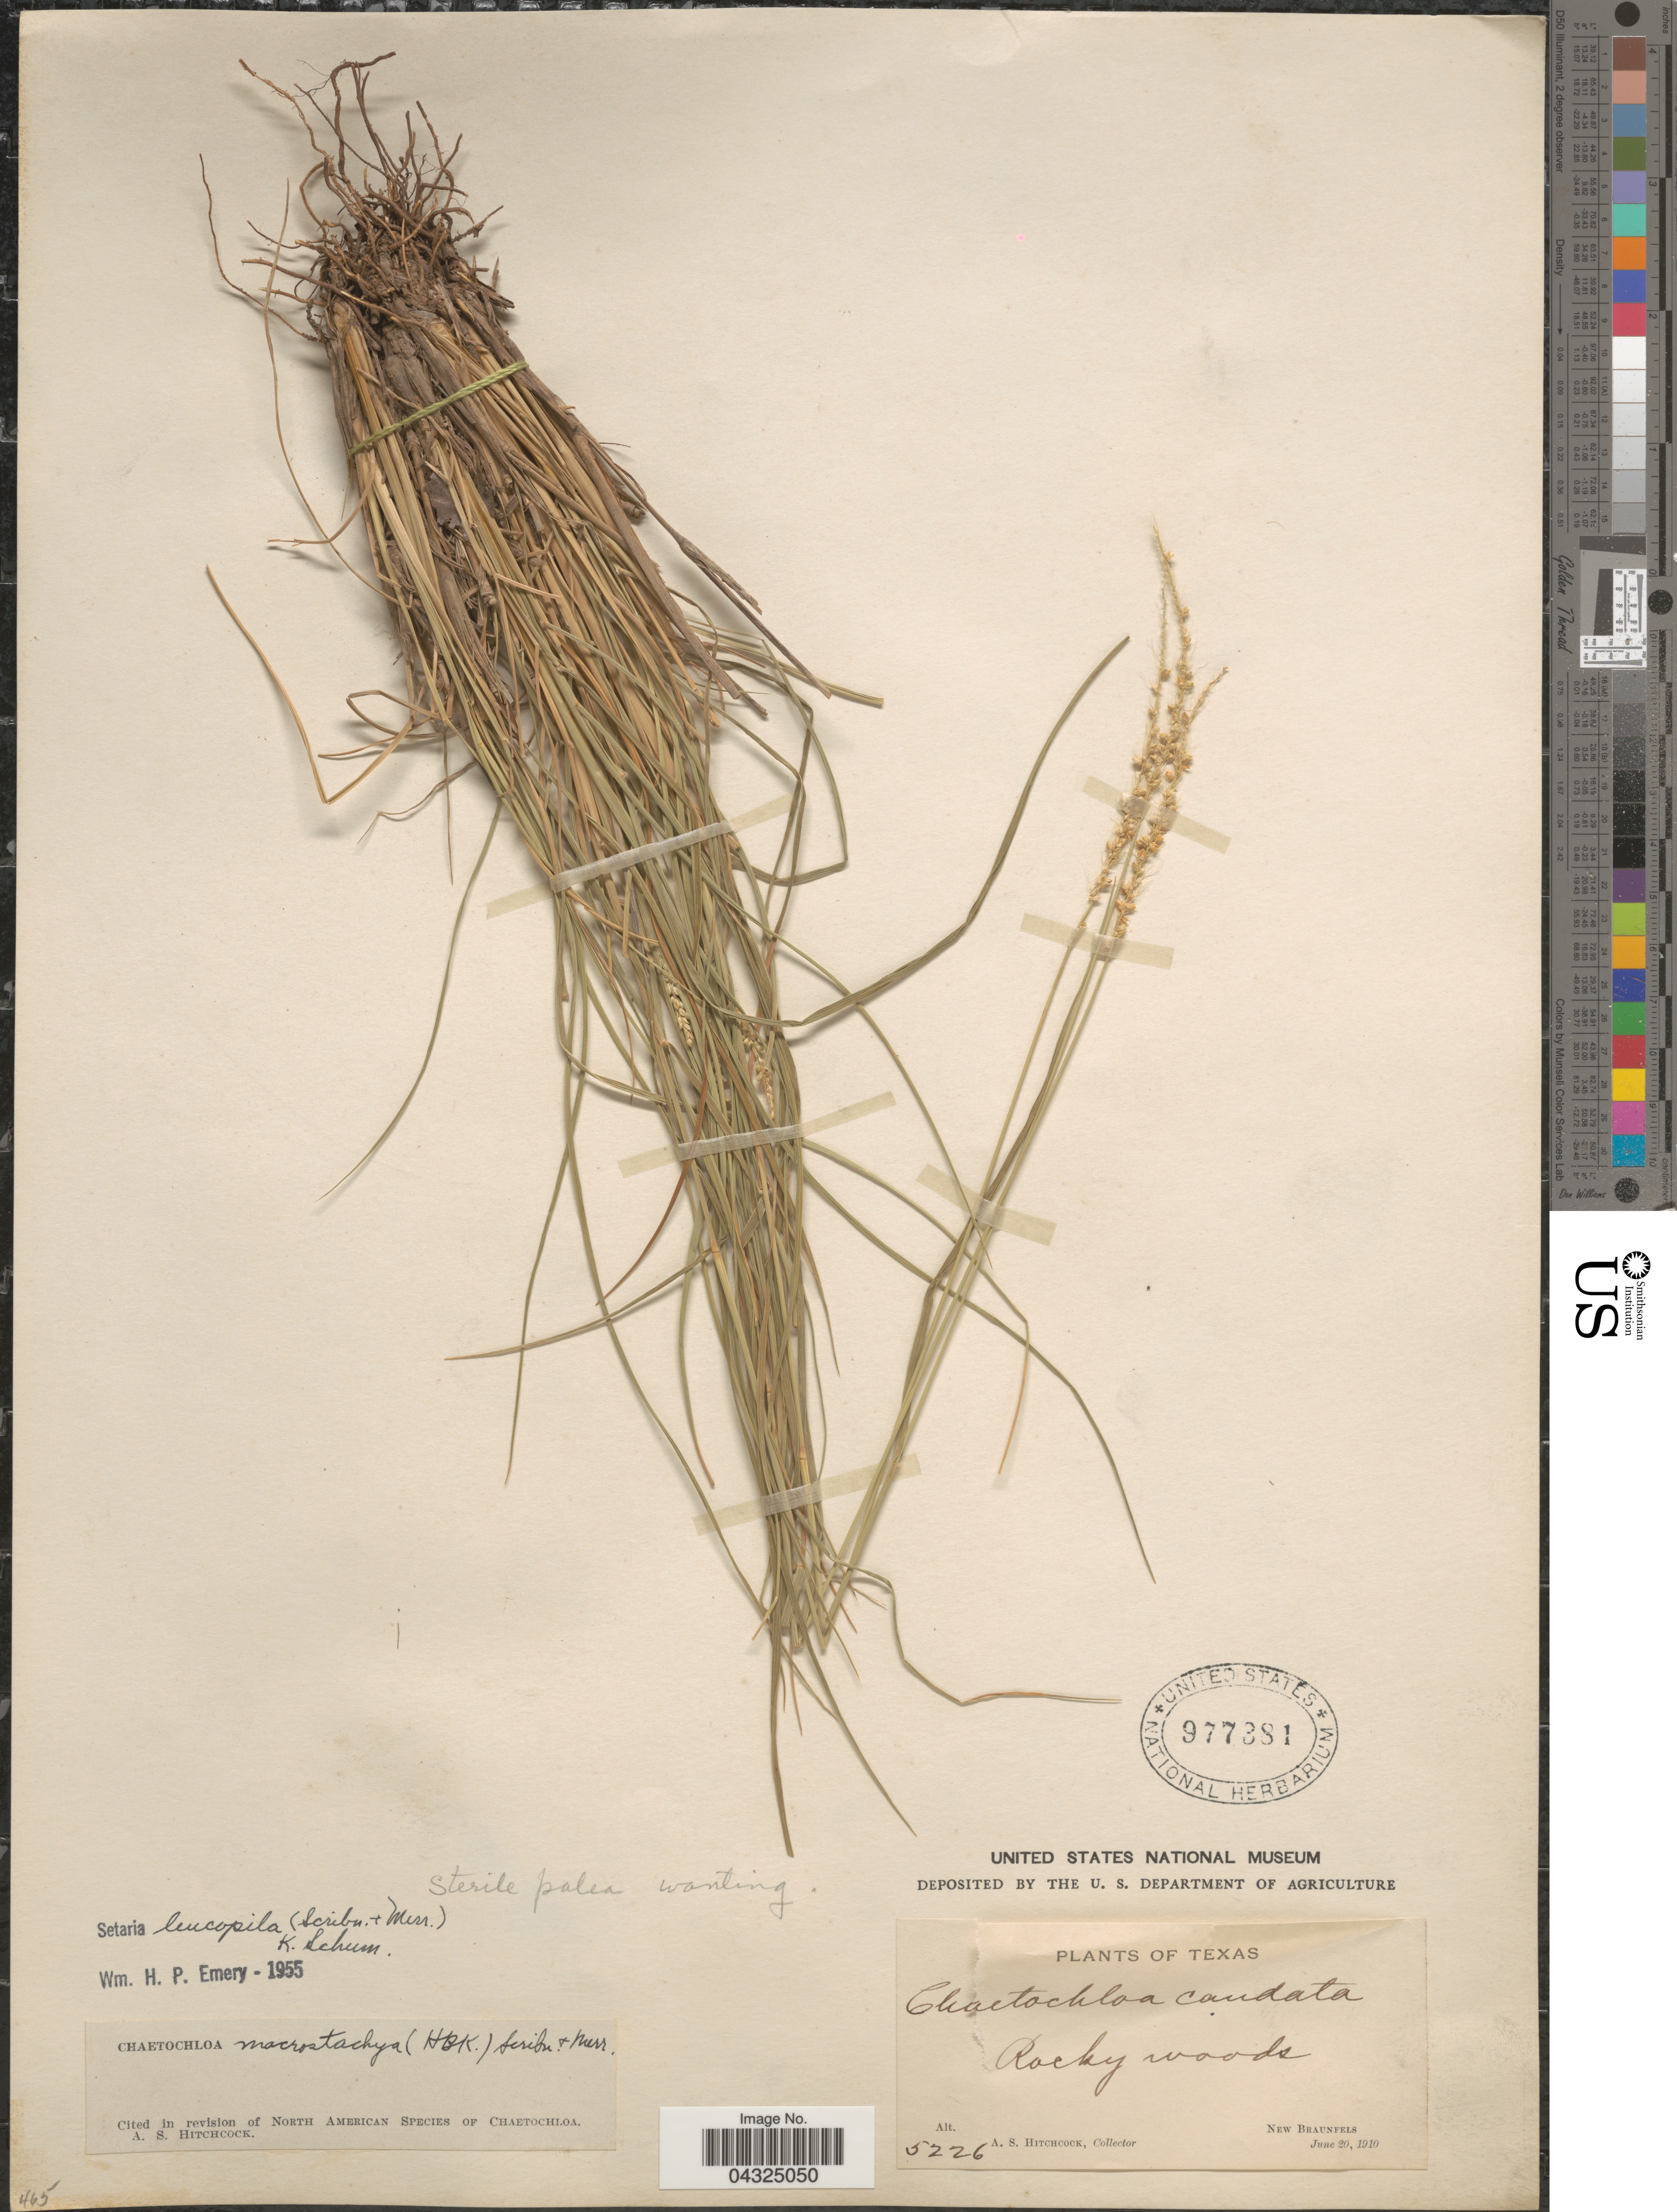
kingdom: Plantae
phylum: Tracheophyta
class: Liliopsida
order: Poales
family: Poaceae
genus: Setaria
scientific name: Setaria leucopila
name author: (Scribn. & Merr.) K. Schum.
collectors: A. S. Hitchcock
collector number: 5226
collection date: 1910-06-20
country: United States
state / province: Texas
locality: Rocky woods. New Braunfels.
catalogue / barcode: US 977381